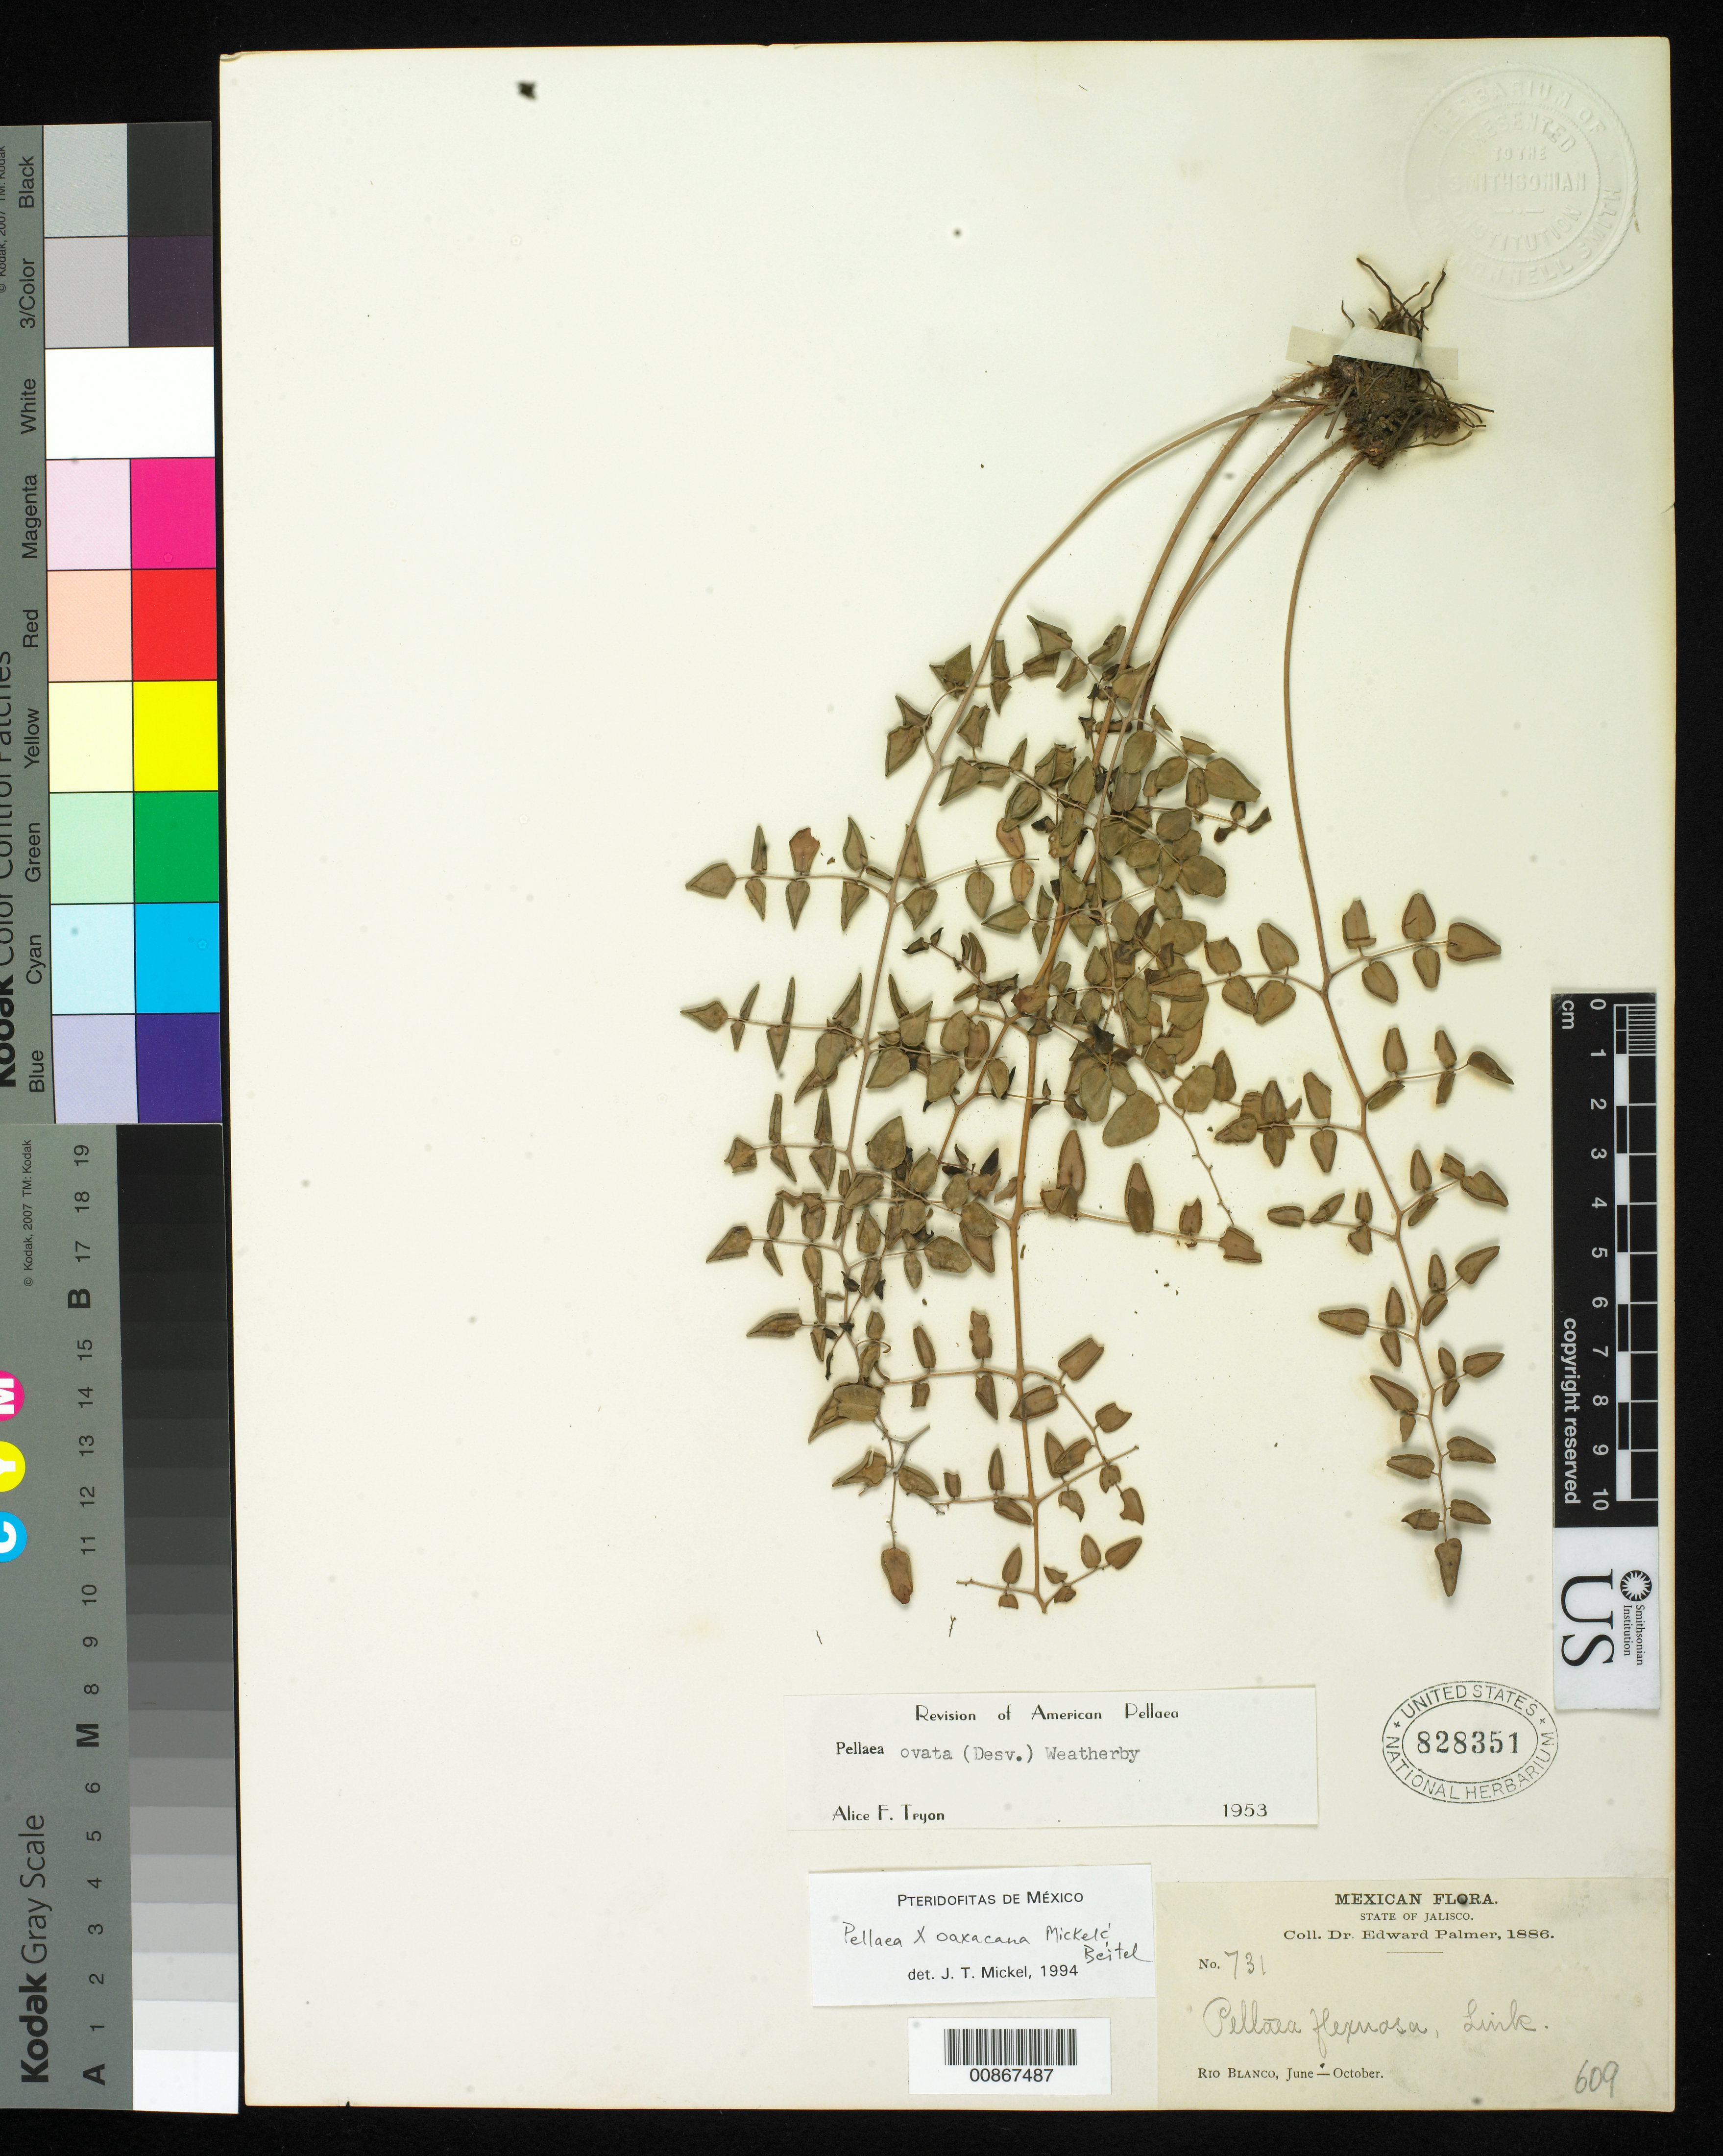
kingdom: Plantae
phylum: Tracheophyta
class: Polypodiopsida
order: Polypodiales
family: Pteridaceae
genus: Pellaea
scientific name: Pellaea ternifolia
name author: (Cav.) Link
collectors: E. Palmer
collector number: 731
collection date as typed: Jun 1886 to -- Oct 1886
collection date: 1886-06/1886-10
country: Mexico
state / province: Jalisco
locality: Rio Blanco, Jalisco.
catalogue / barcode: US 828351